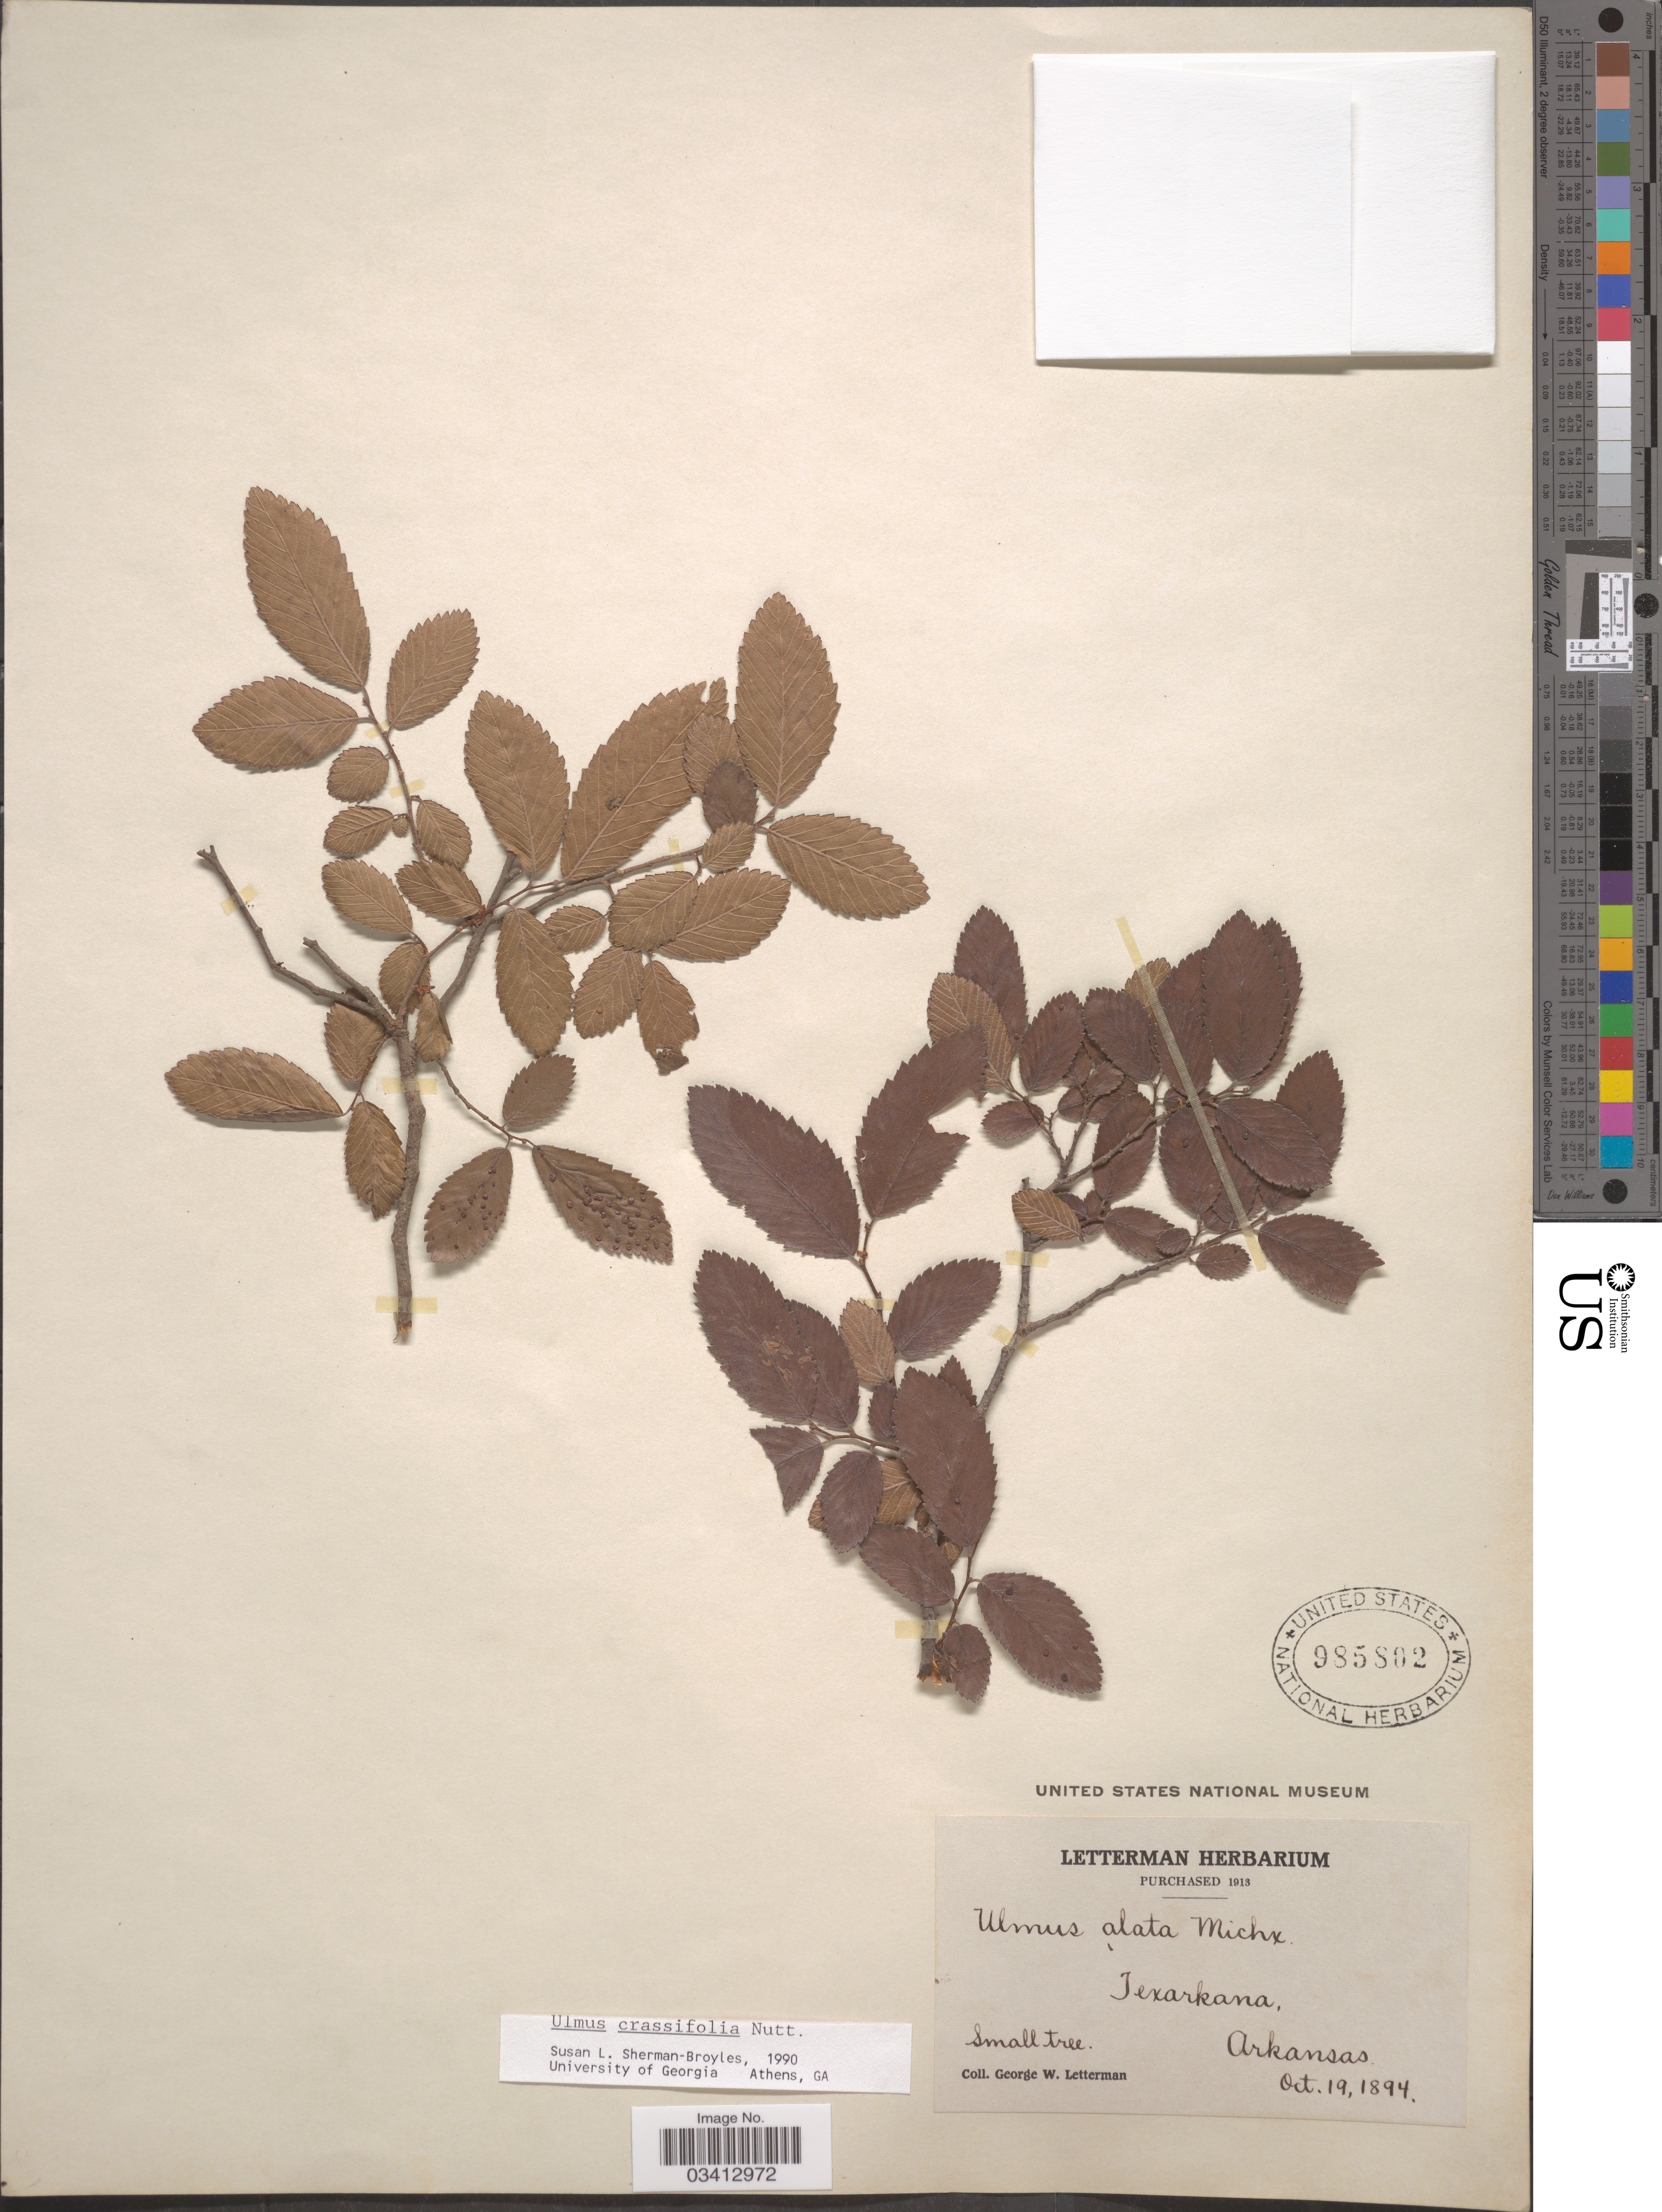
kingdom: Plantae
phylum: Tracheophyta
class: Magnoliopsida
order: Rosales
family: Ulmaceae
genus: Ulmus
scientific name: Ulmus crassifolia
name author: Nutt.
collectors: G. W. Letterman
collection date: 1894-10-19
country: United States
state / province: Arkansas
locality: Texarkana.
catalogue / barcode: US 985802